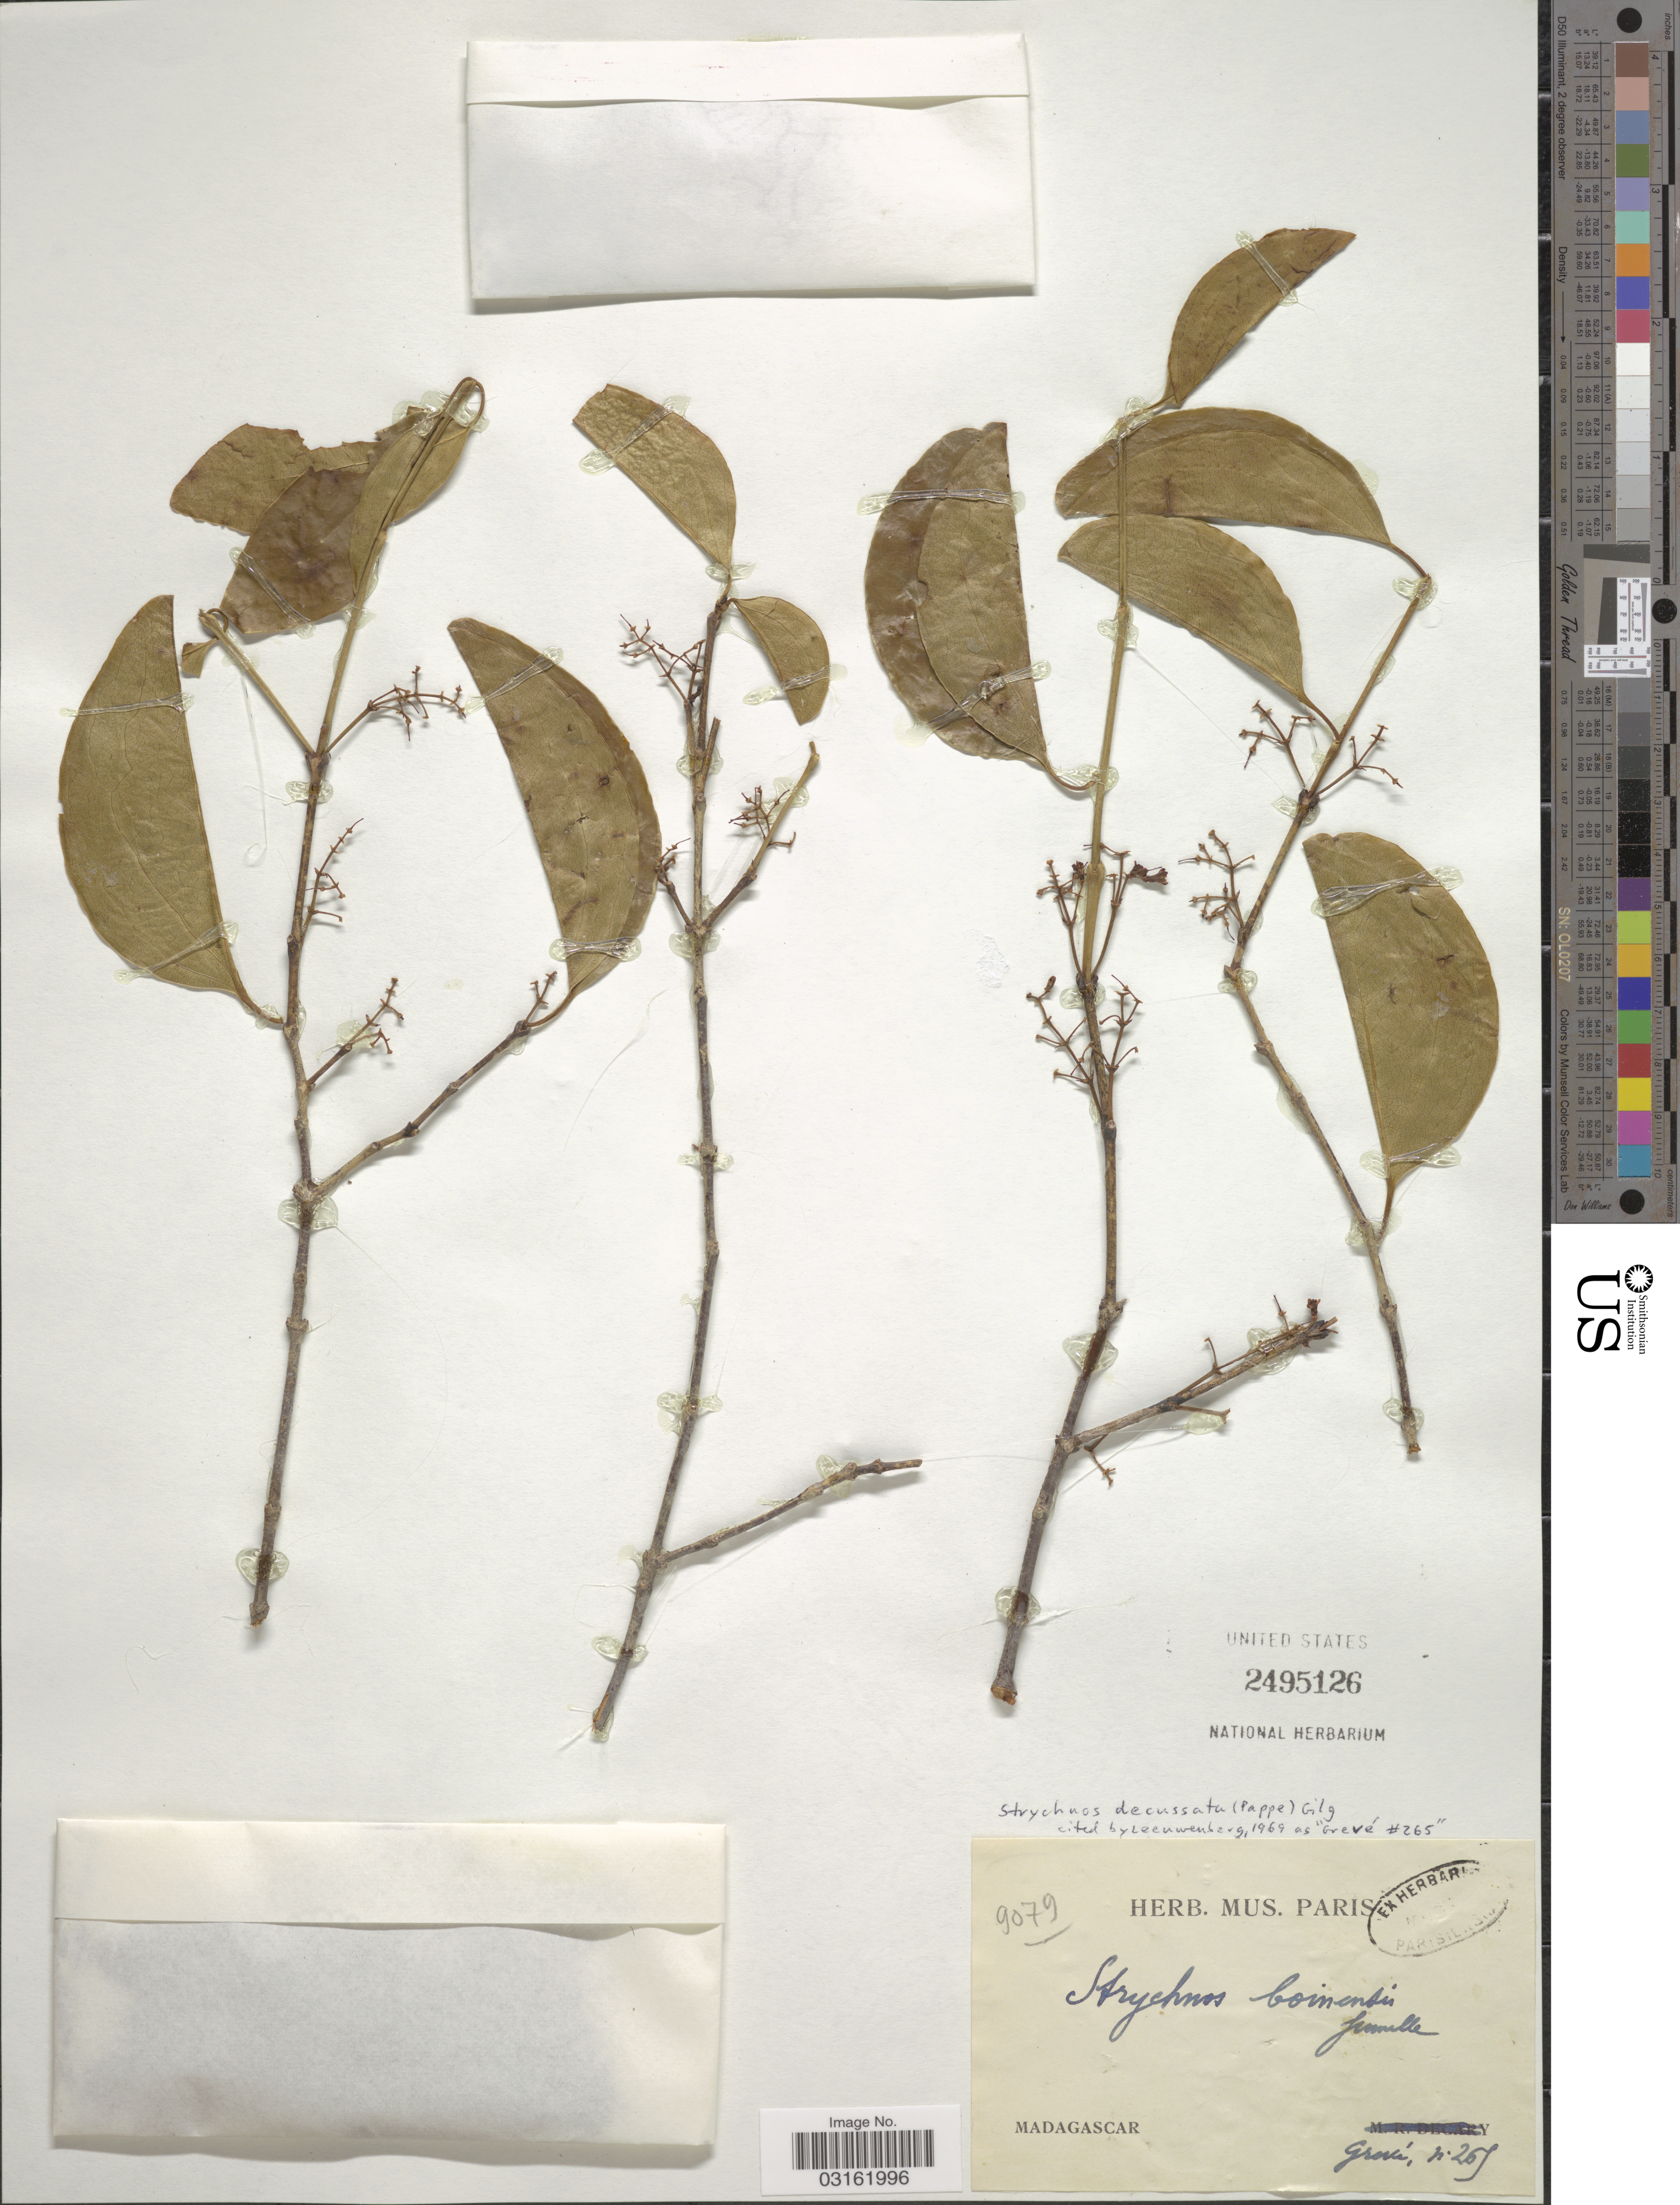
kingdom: Plantae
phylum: Tracheophyta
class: Magnoliopsida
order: Gentianales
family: Loganiaceae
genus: Strychnos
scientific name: Strychnos decussata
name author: (Pappe) Gilg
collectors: -. Grevé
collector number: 265*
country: Madagascar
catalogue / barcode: US 2495126